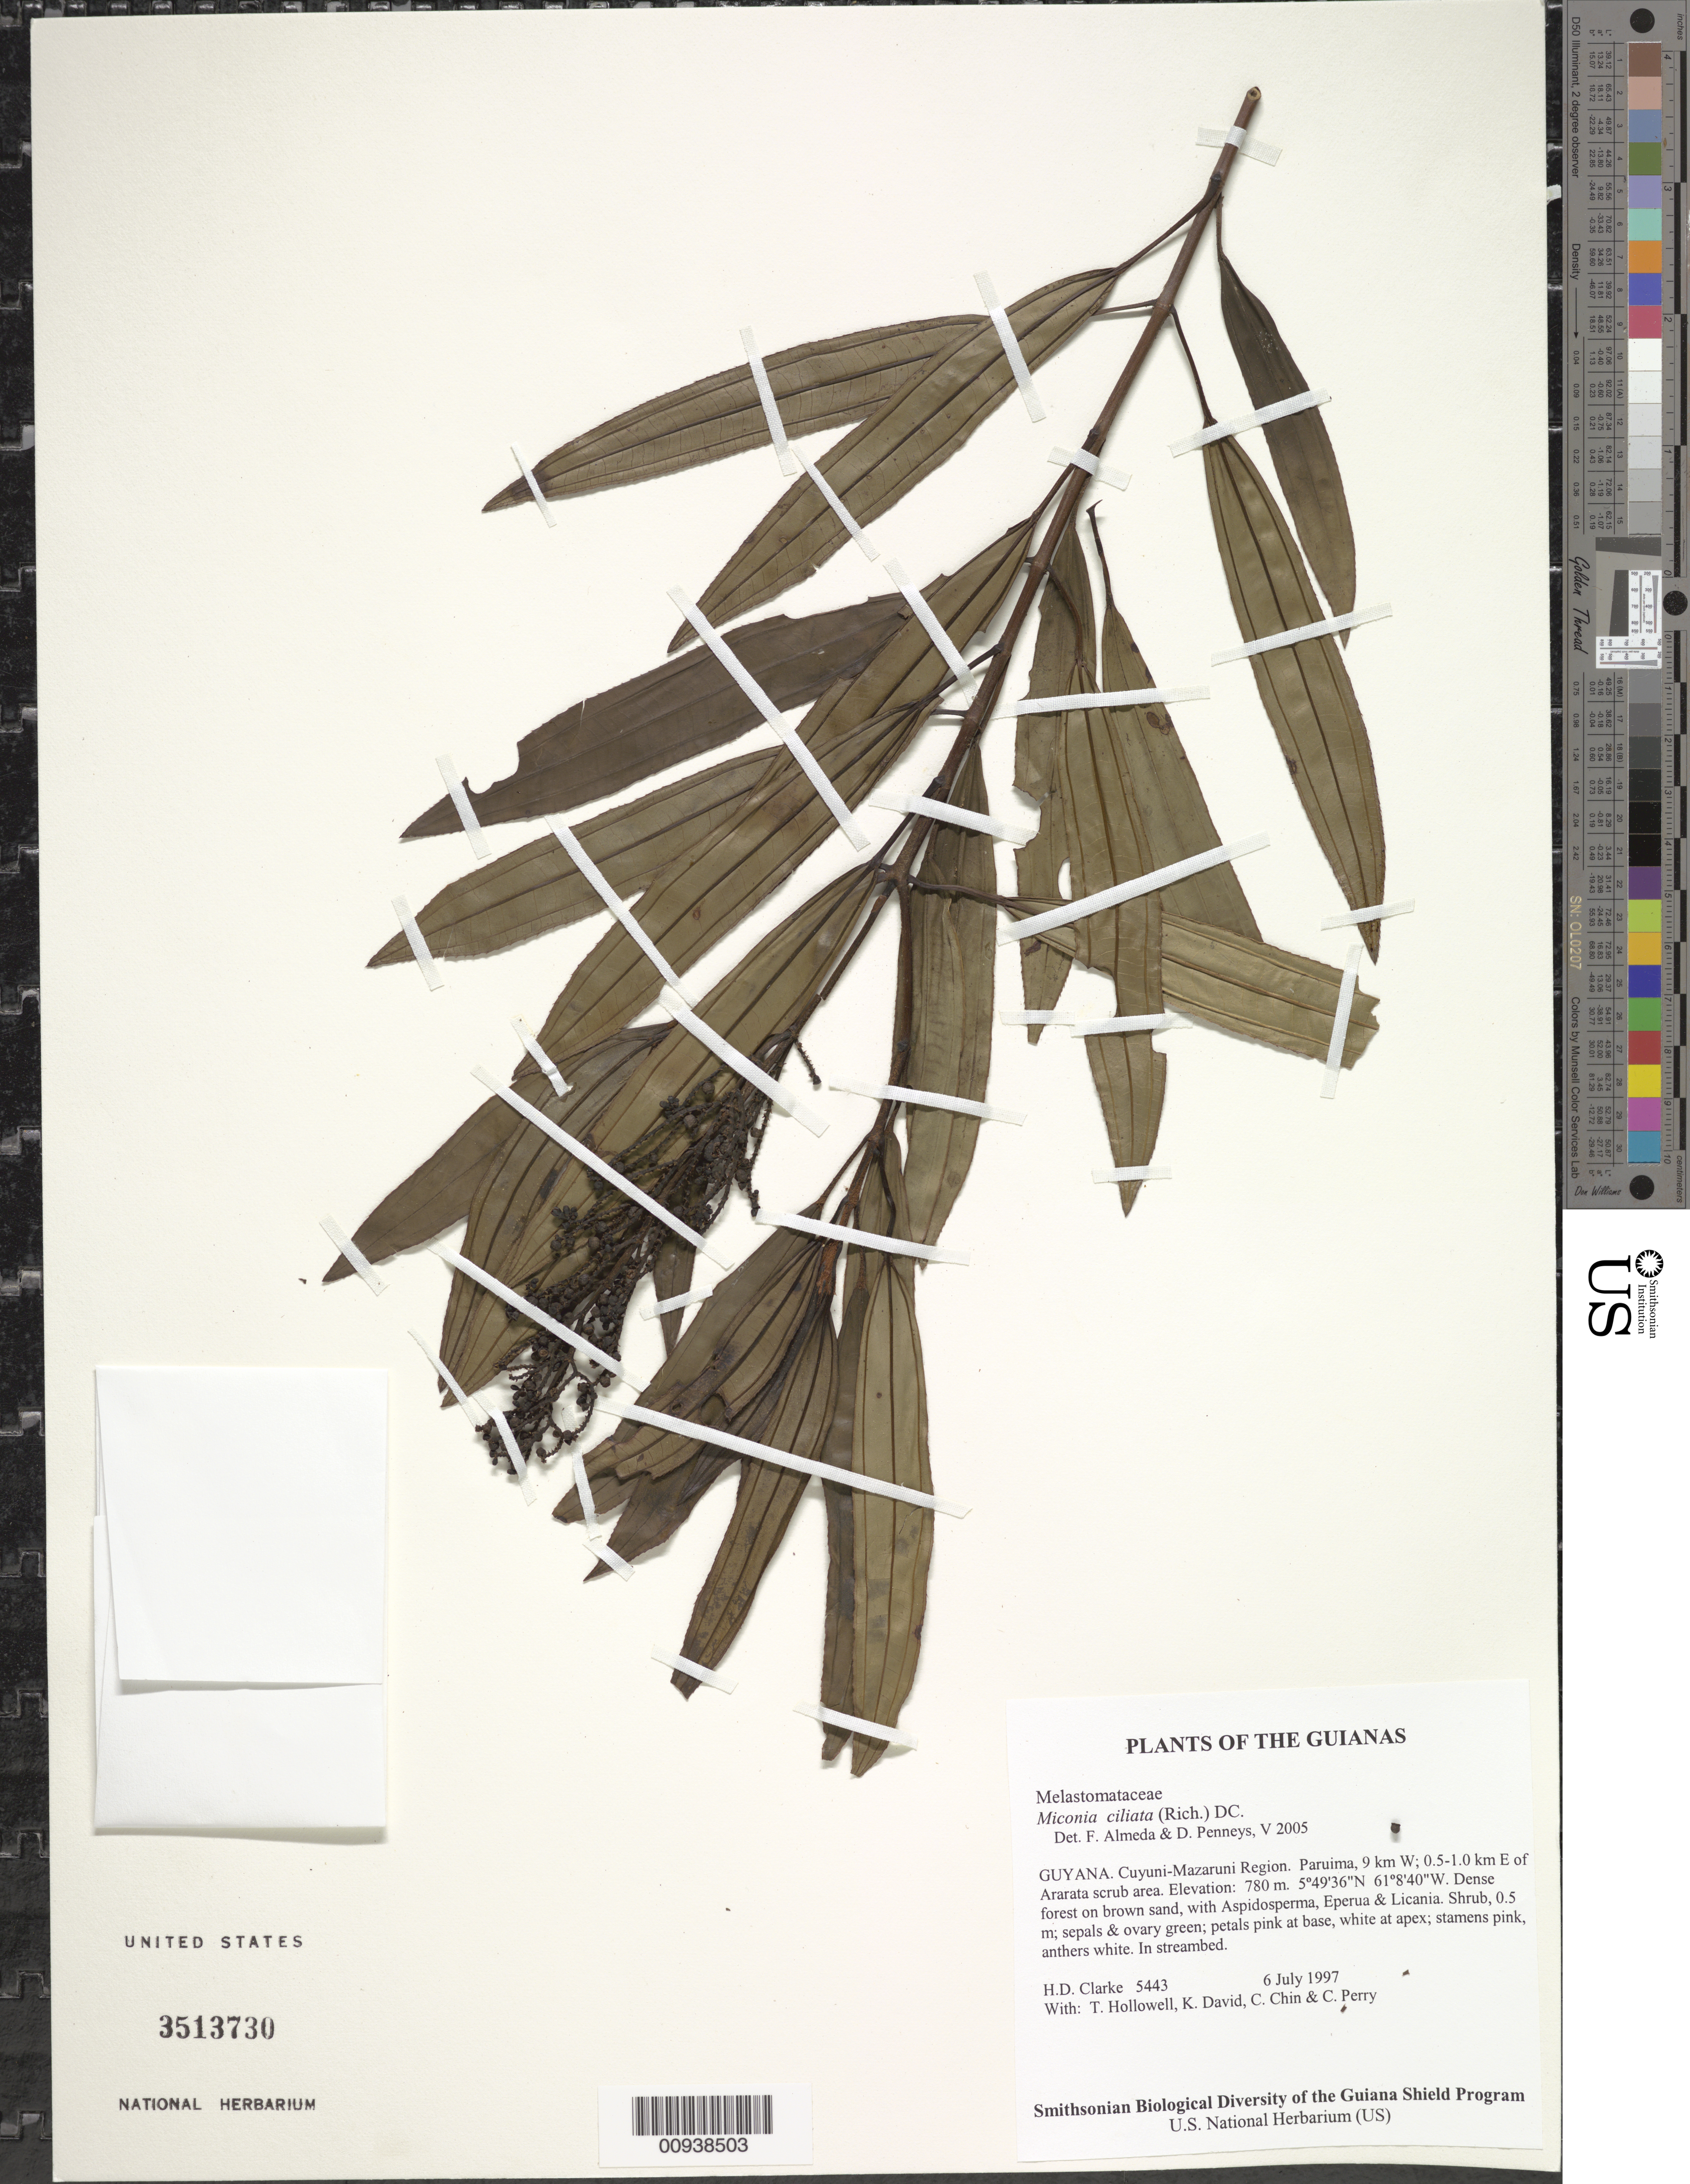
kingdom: Plantae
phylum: Tracheophyta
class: Magnoliopsida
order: Myrtales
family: Melastomataceae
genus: Miconia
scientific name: Miconia ciliata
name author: (Rich.) DC.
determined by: Almeda, F.; Penneys, D. S.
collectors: H. D. Clarke, T. Hollowell, K. David, C. Chin & C. Perry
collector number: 5443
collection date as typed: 6 July 1997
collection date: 1997-07-06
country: Guyana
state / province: Cuyuni-Mazaruni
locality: Paruima, 9 km W; 0.5-1.0 km E of Ararata scrub area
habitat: Dense forest on brown sand, with Aspidosperma, Eperua & Licania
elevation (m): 780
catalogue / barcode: US 3513730